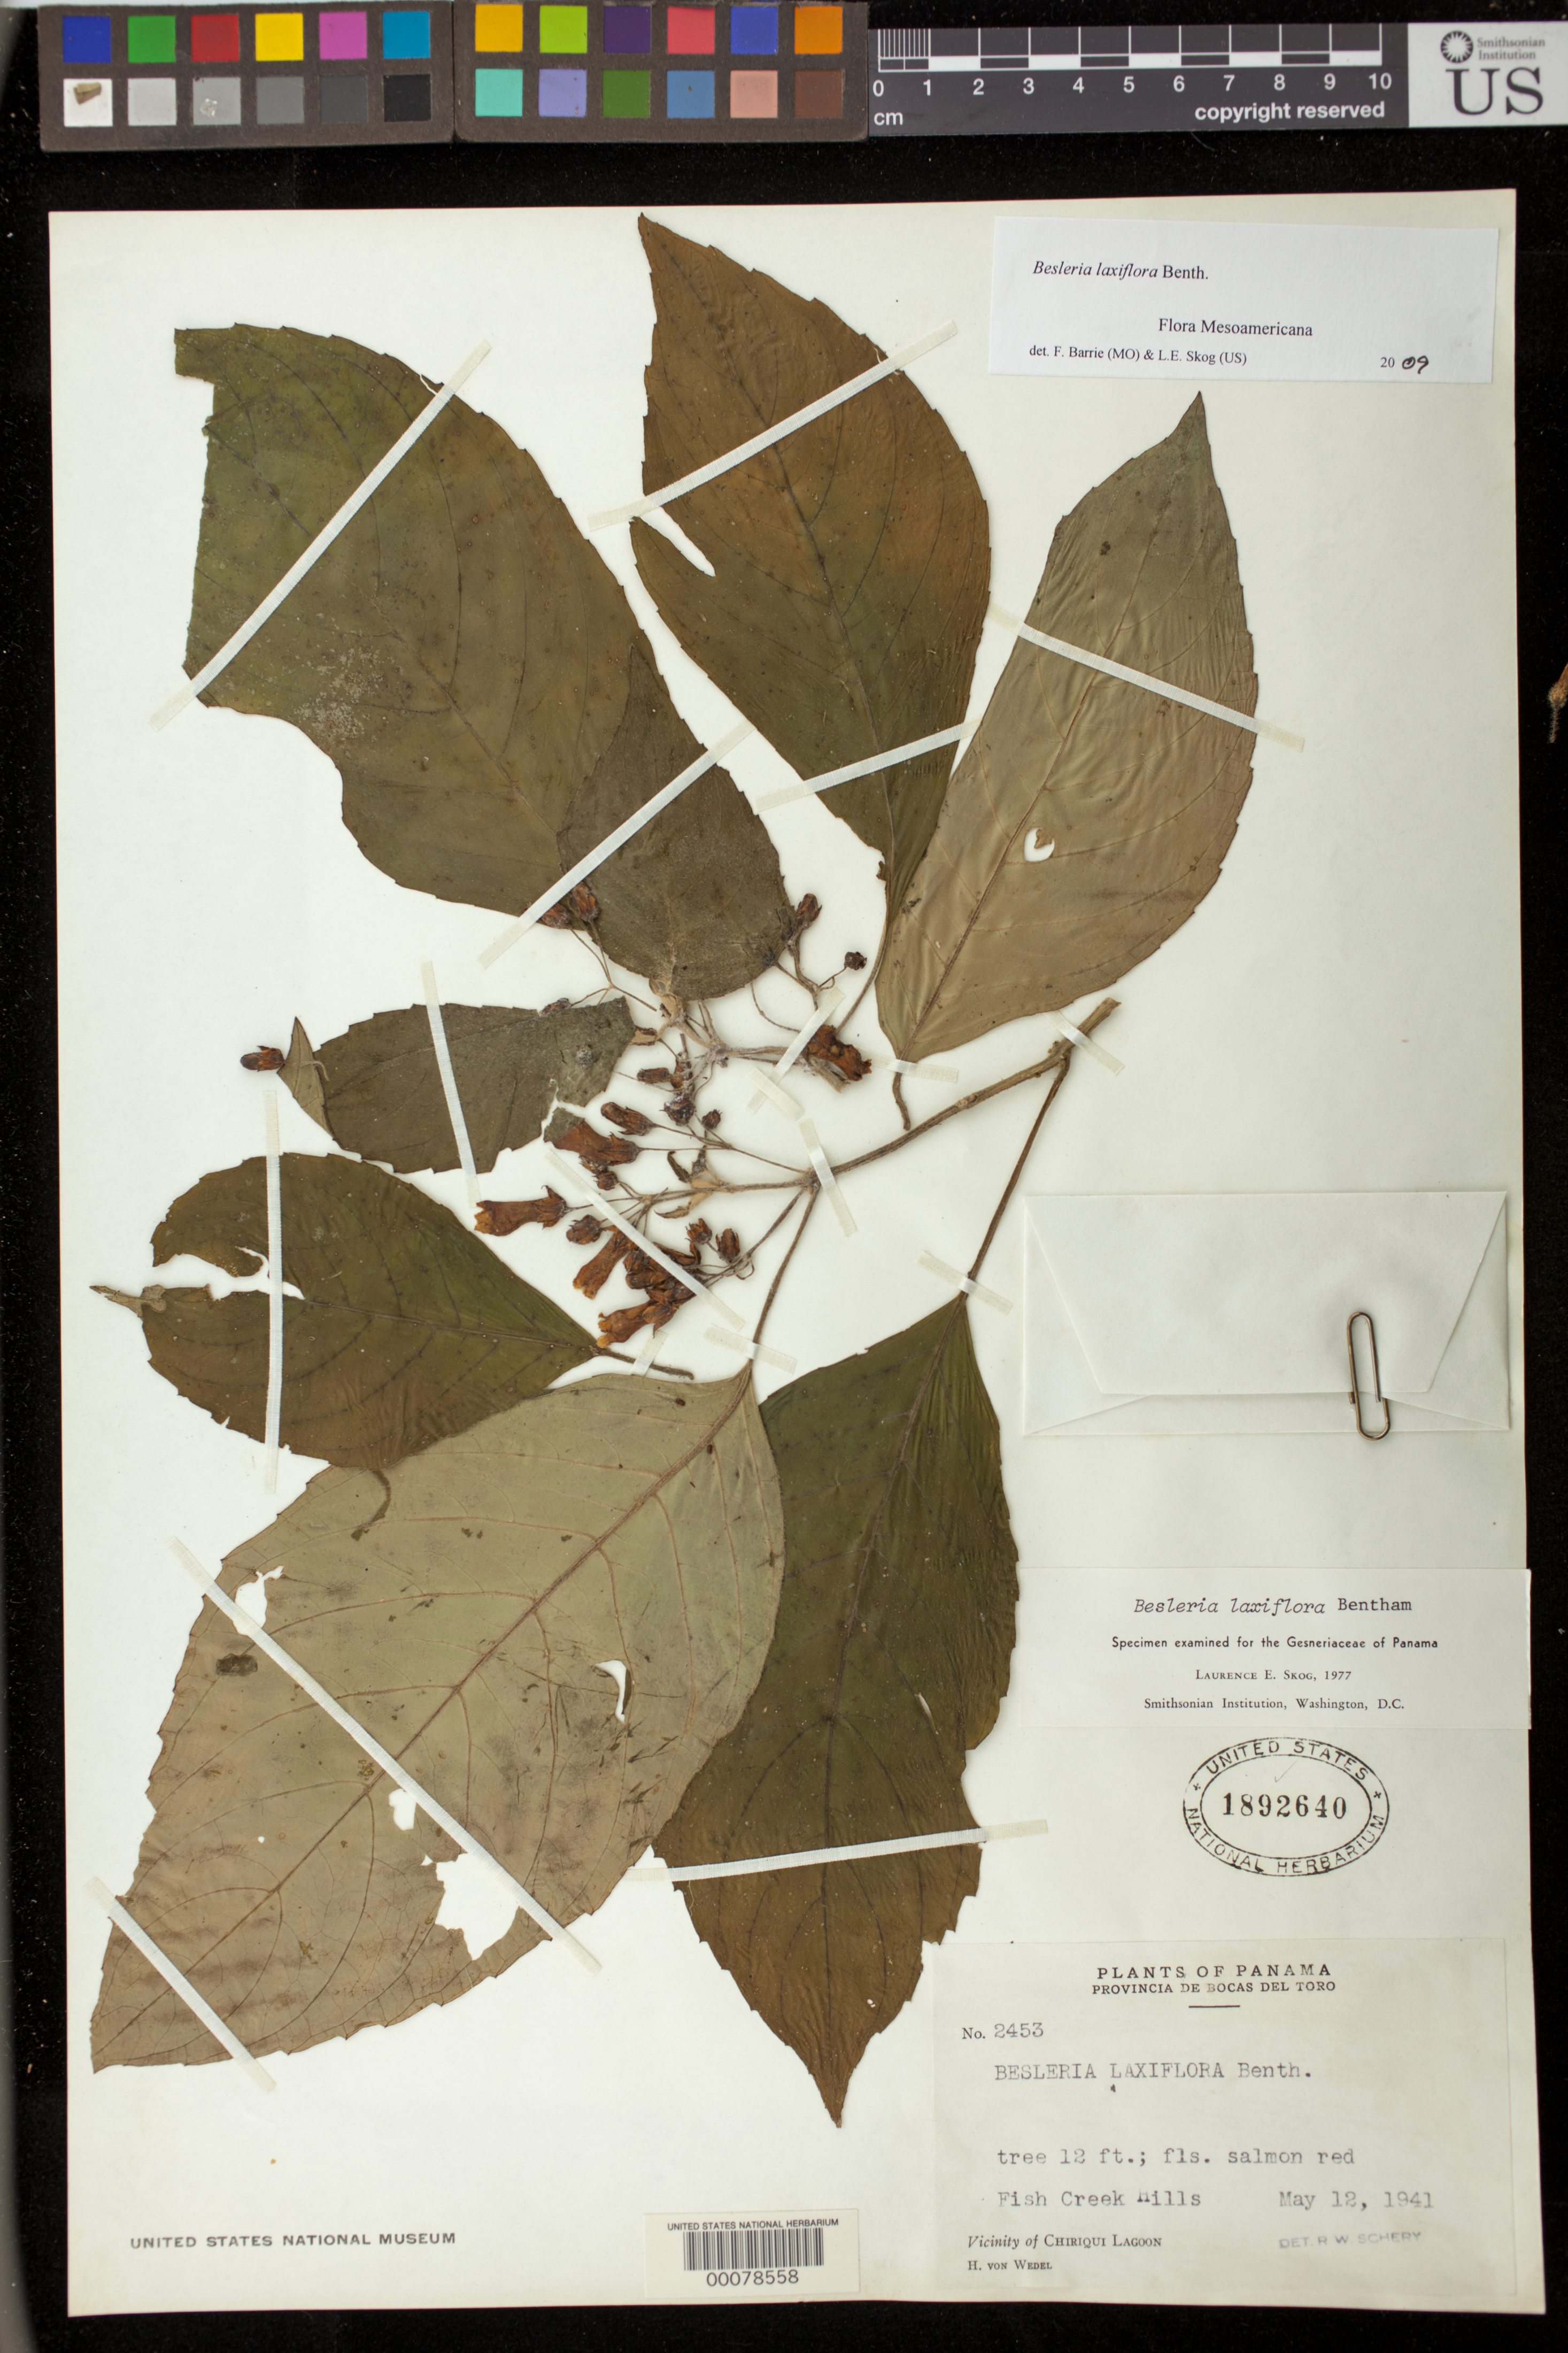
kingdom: Plantae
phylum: Tracheophyta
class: Magnoliopsida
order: Lamiales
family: Gesneriaceae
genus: Besleria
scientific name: Besleria laxiflora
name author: Benth.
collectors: H. von Wedel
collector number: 2453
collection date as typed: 12 May 1941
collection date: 1941-05-12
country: Panama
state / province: Bocas del Toro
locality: Vicinity of Chiriqui Lagoon, Fish Creek Mts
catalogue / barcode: US 1892640